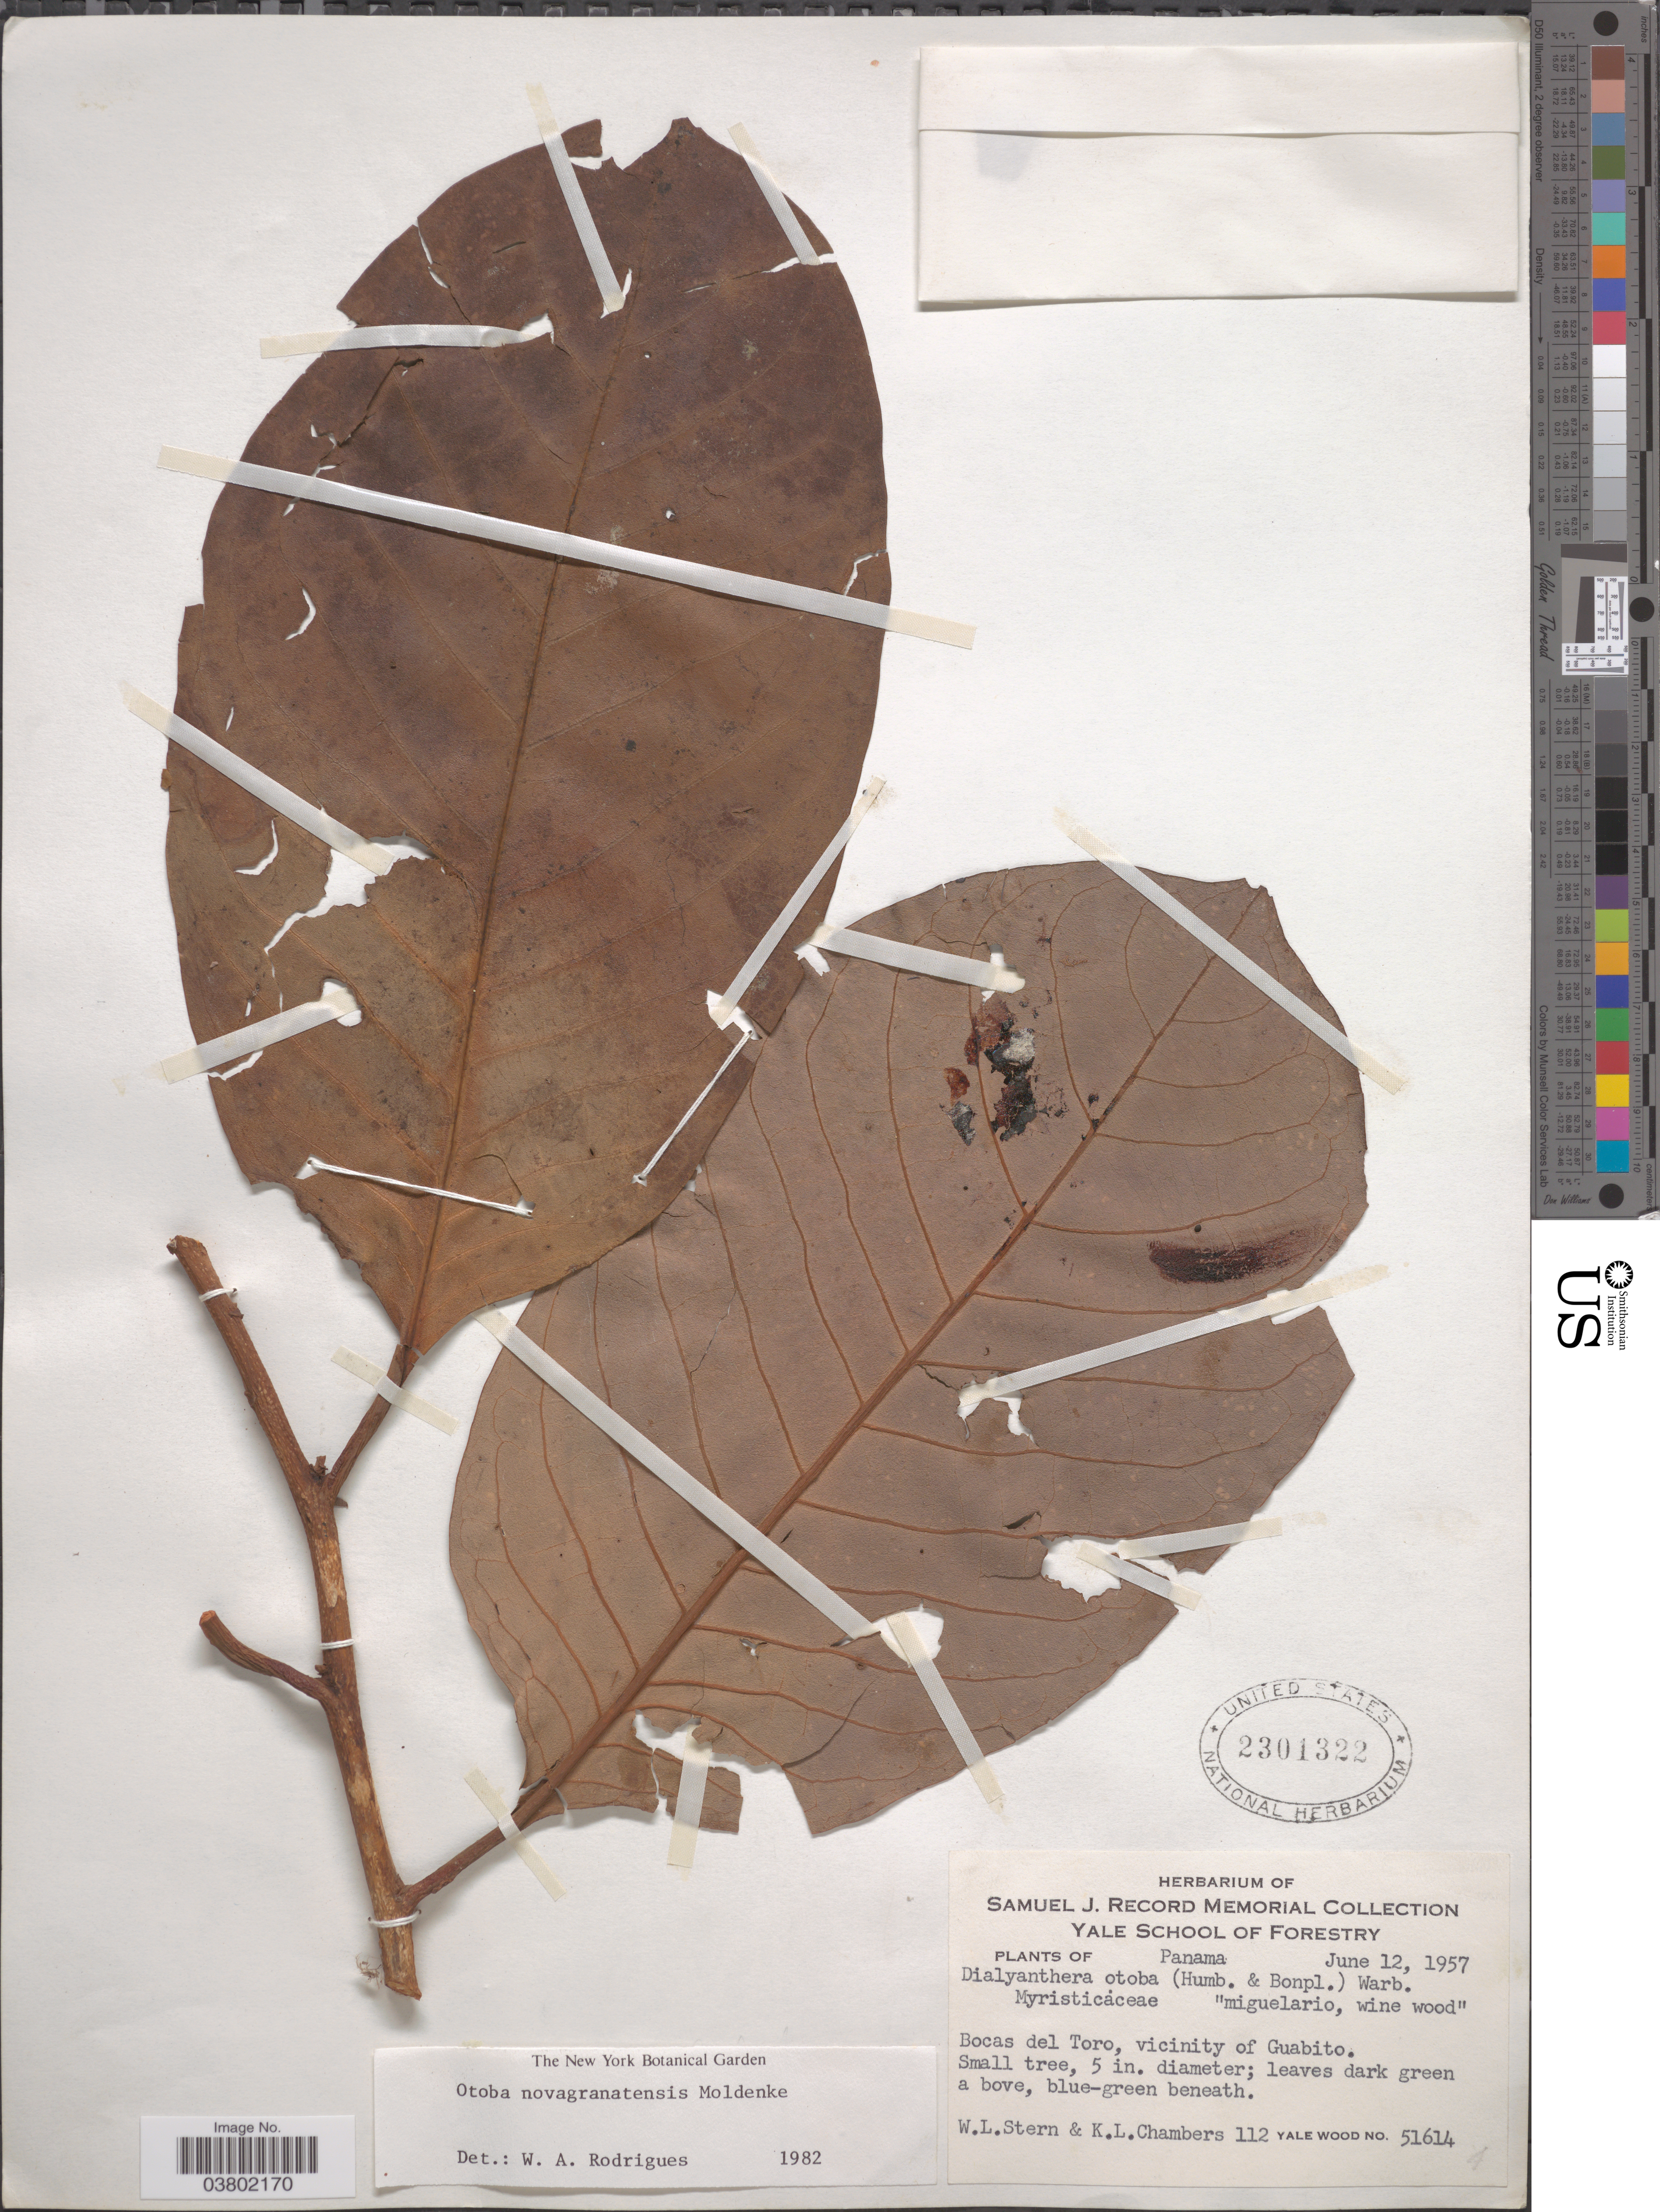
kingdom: Plantae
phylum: Tracheophyta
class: Magnoliopsida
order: Magnoliales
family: Myristicaceae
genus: Otoba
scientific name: Otoba novogranatensis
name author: Moldenke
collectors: W. L. Stern & K. Chambers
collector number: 112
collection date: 1957-06-12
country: Panama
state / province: Bocas del Toro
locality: Vicinity of Guabito.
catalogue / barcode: US 2301322